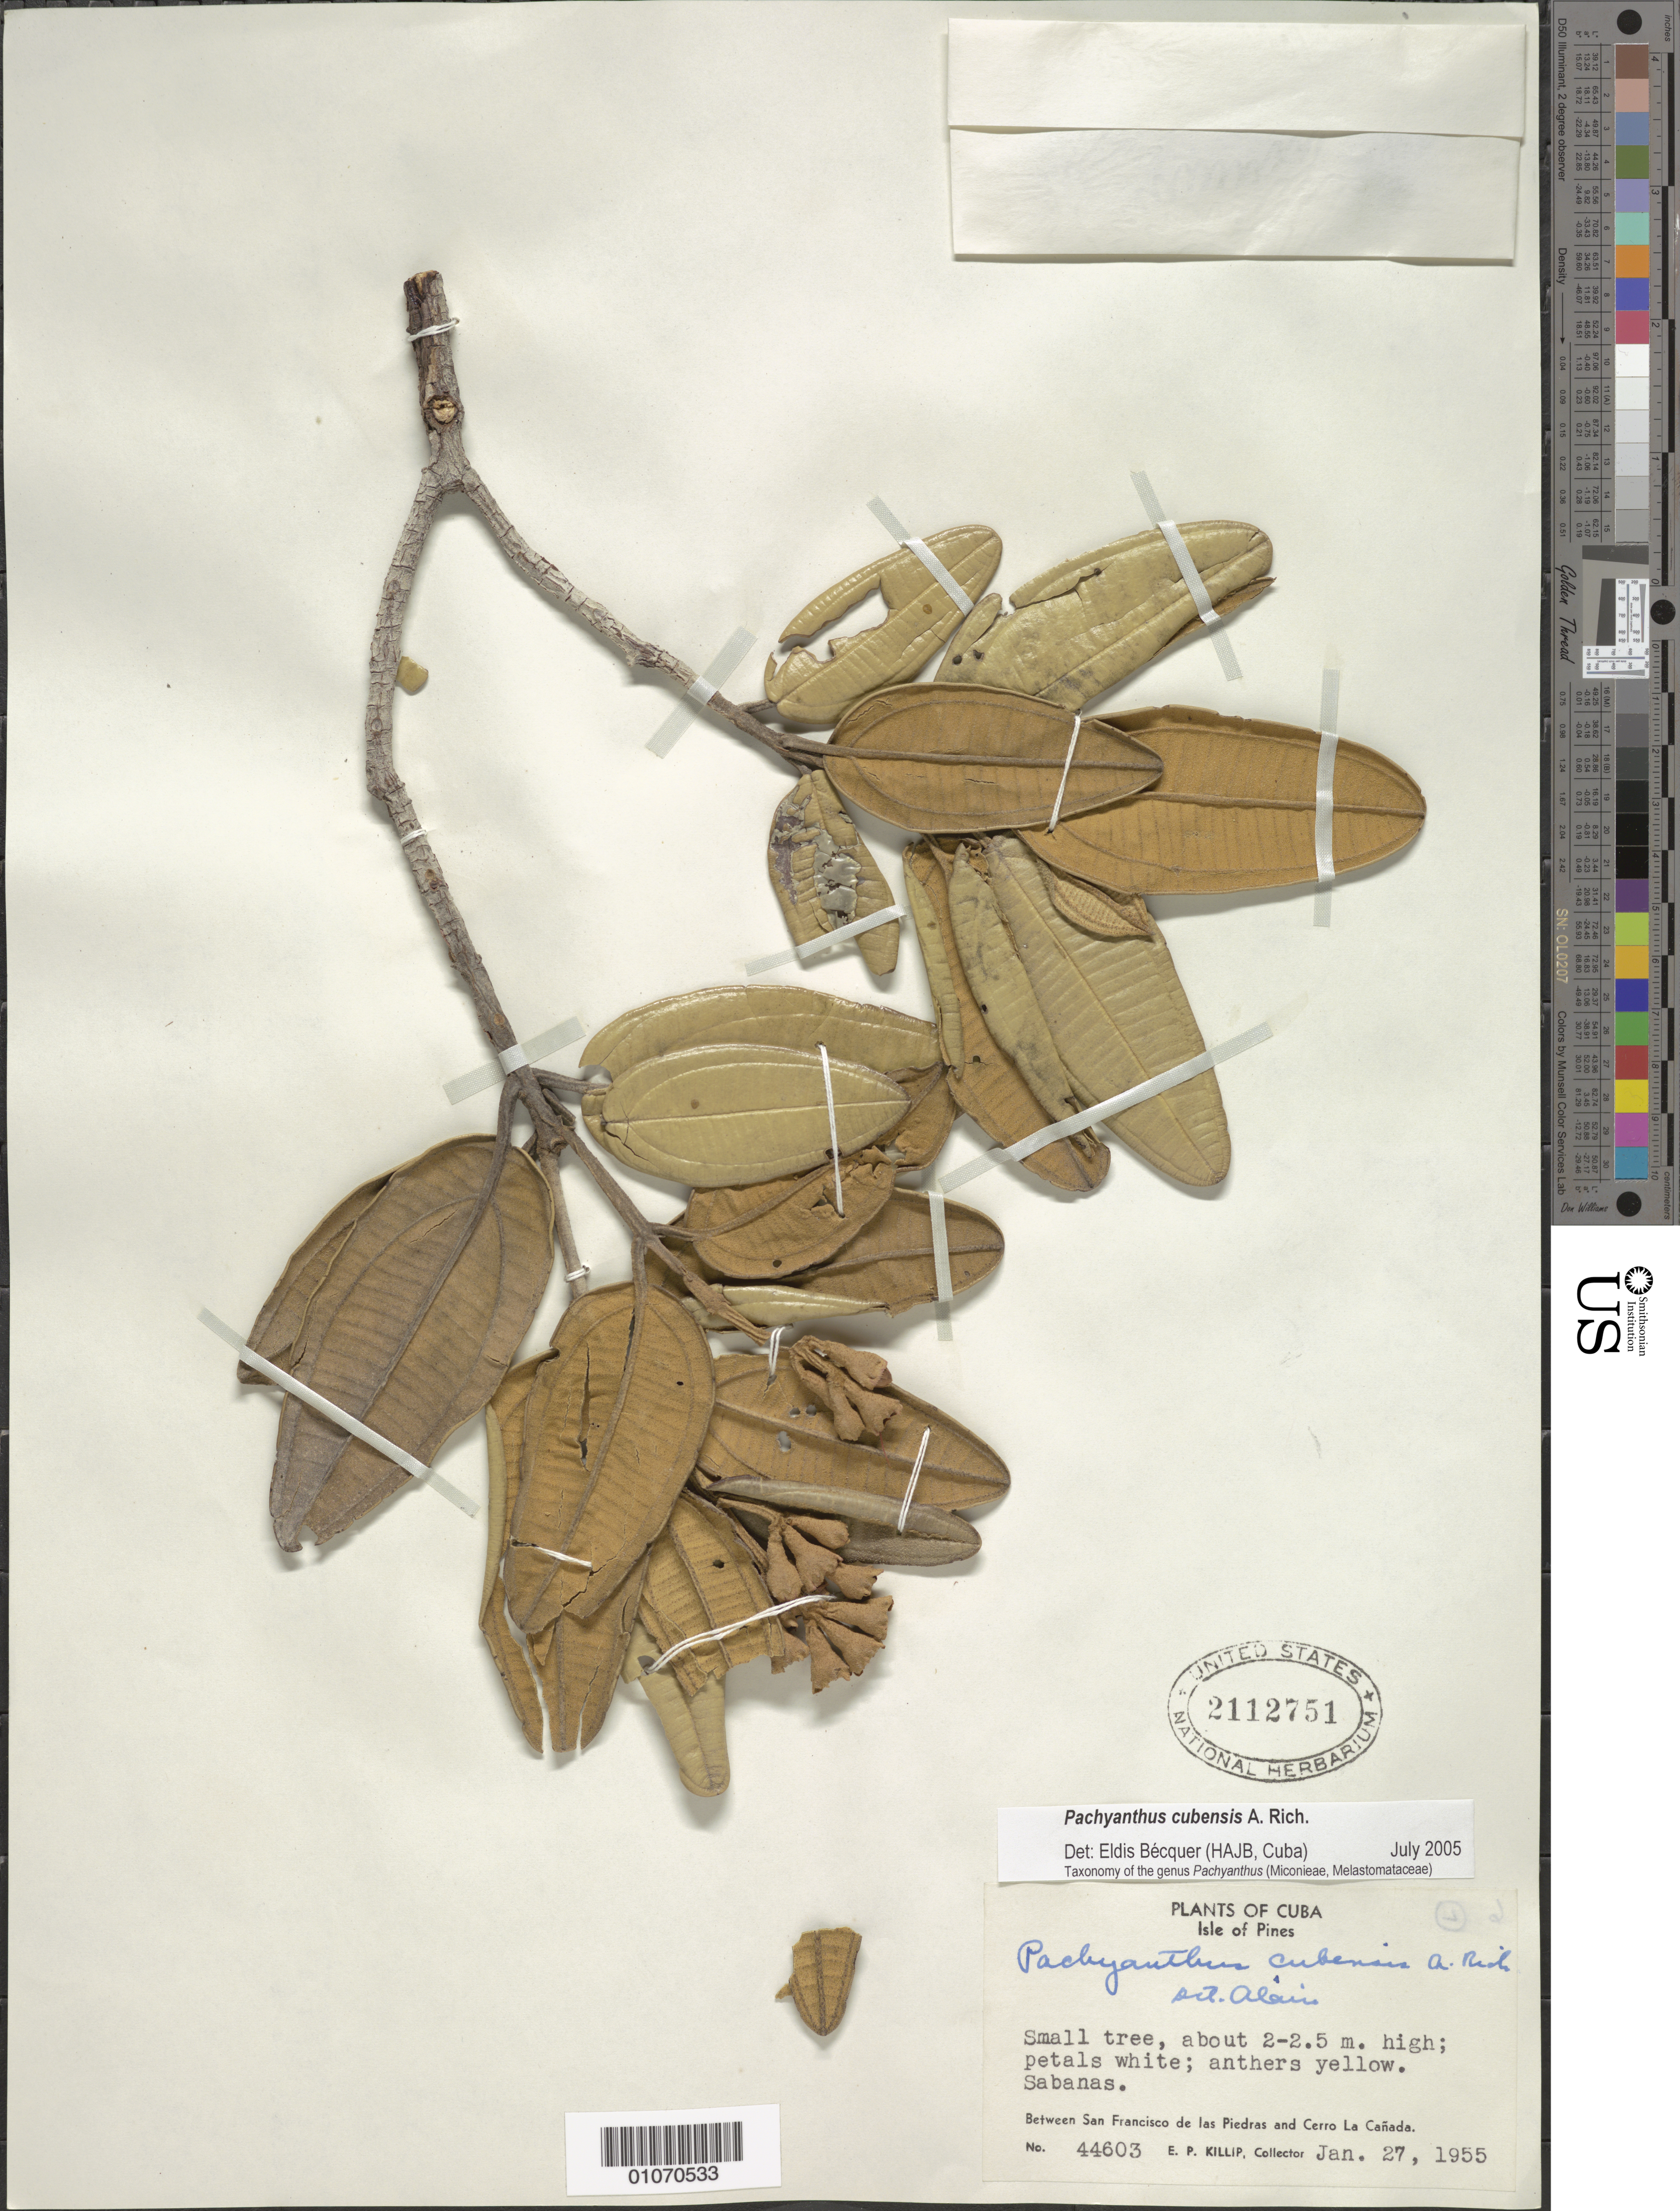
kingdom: Plantae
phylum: Tracheophyta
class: Magnoliopsida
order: Myrtales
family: Melastomataceae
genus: Pachyanthus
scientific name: Pachyanthus cubensis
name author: A. Rich.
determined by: Bécquer Granados, E. R., (HAJB)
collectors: E. P. Killip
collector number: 44603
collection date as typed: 27 Jan 1955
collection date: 1955-01-27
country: Cuba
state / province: Isla de La Juventud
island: Isla de la Juventud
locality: San Francisco de las Piedras to Cerro La Cañada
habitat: Savannas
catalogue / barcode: US 2112751